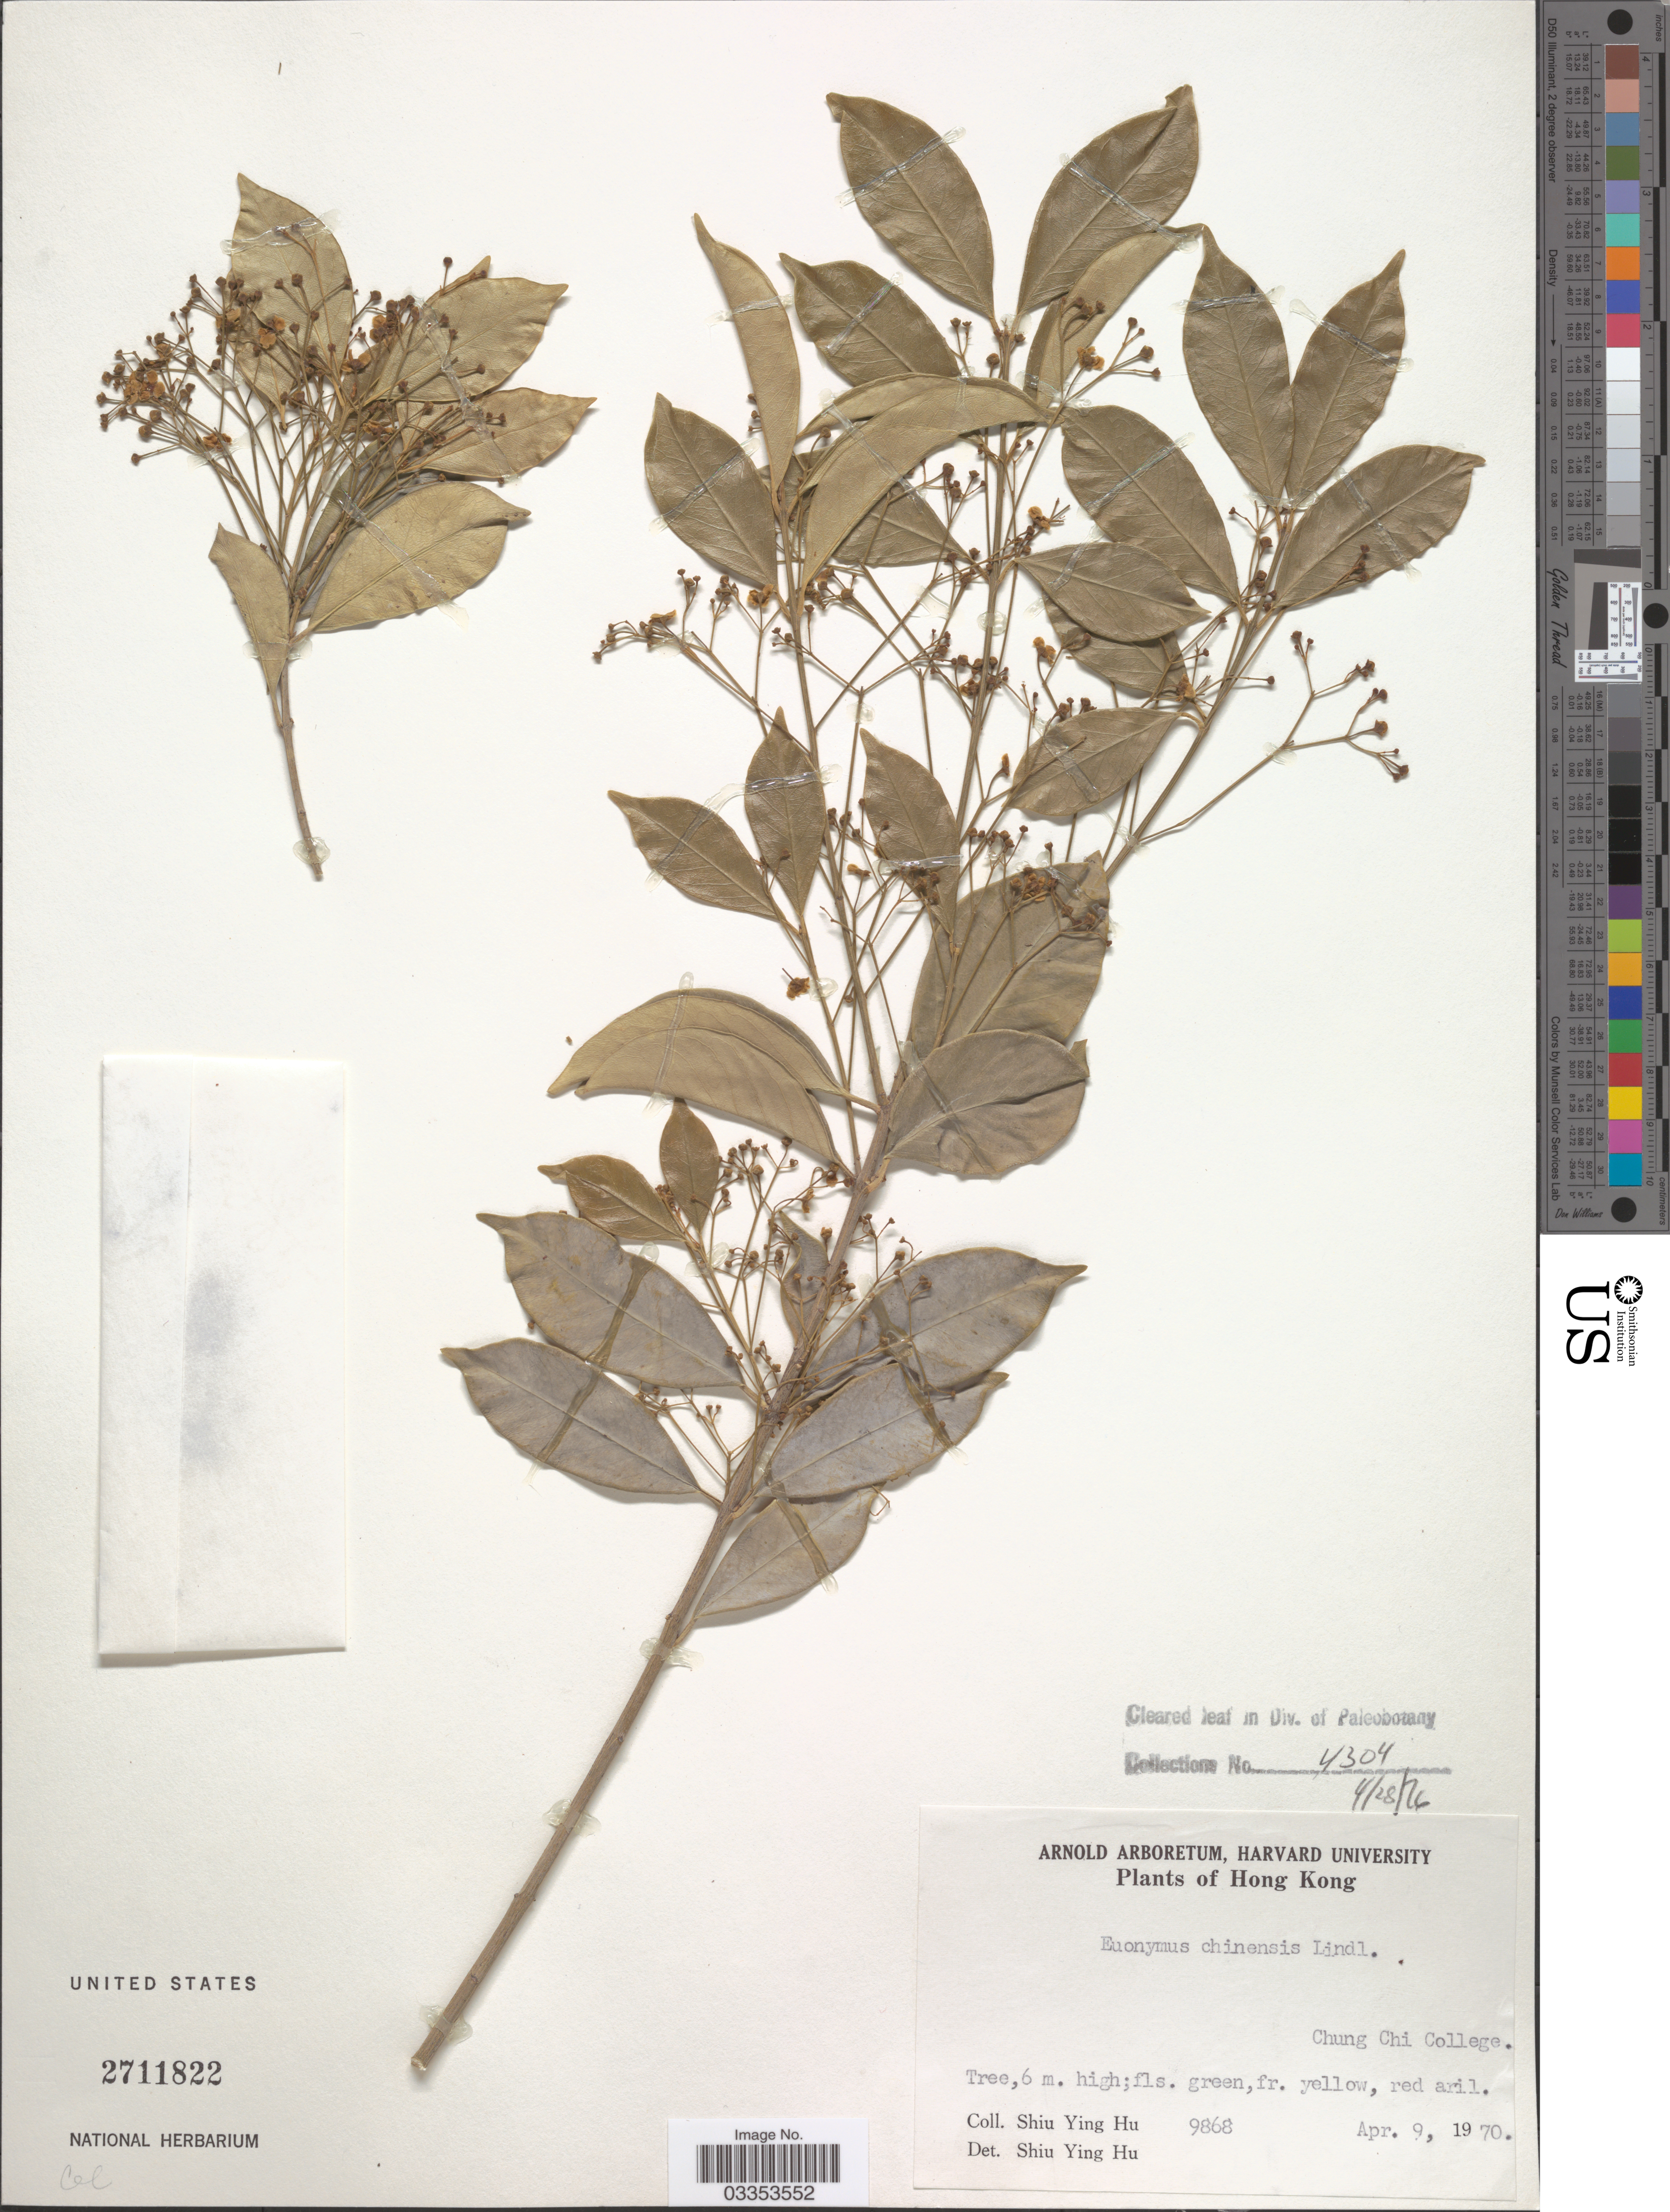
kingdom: Plantae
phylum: Tracheophyta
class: Magnoliopsida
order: Celastrales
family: Celastraceae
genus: Euonymus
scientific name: Euonymus nitidus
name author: Benth.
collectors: S. Y. Hu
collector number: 9868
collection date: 1970-04-09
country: China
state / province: Hong Kong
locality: Chung Chi College.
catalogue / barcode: US 2711822